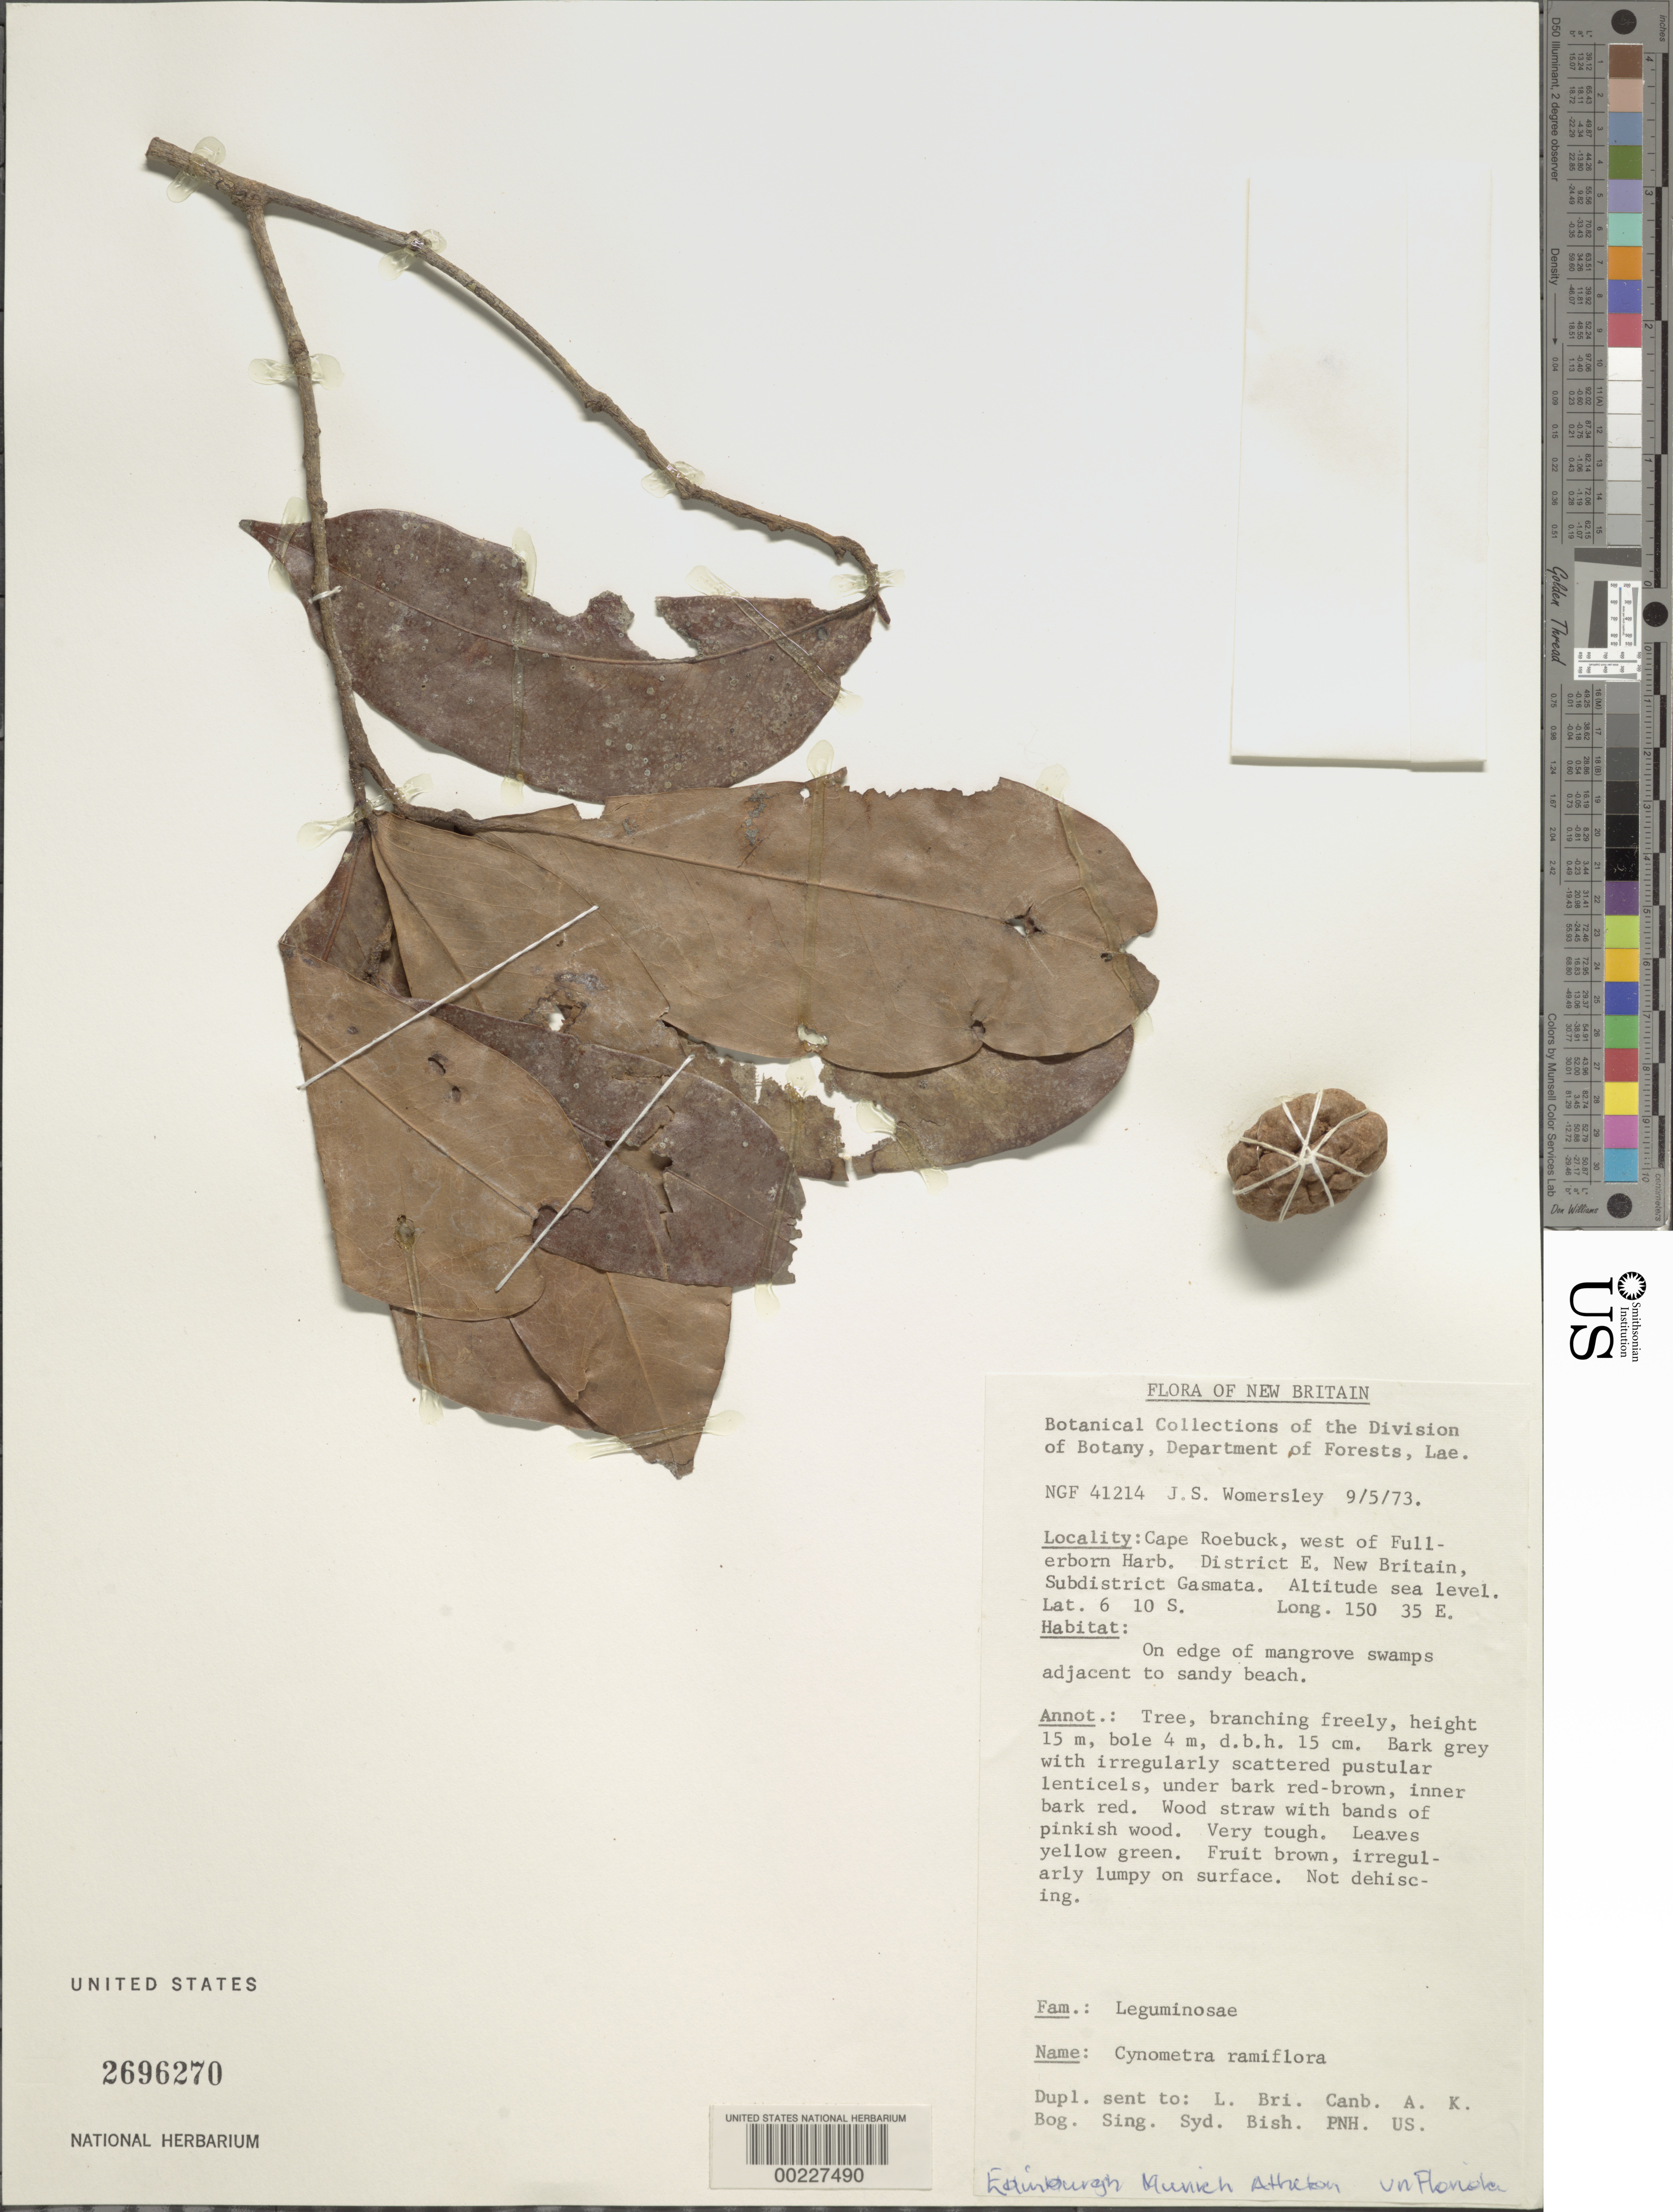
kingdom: Plantae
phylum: Tracheophyta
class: Magnoliopsida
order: Fabales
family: Fabaceae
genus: Cynometra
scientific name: Cynometra ramiflora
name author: L.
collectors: J. S. Womersley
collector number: Ngf 41214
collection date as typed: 09 May 1973 or 05 Sep 1973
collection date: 1973-05-09 or 1973-09-05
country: Papua New Guinea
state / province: West New Britain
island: New Britain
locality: Cape roebuck, w of fullerborn harb.; subdistrict gasmata (?), bismark archipelago. [province originally recorded as east new britain but localities are in west new britain.]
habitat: On edge of mangrove swamps adjacent to sandy beach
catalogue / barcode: US 2696270